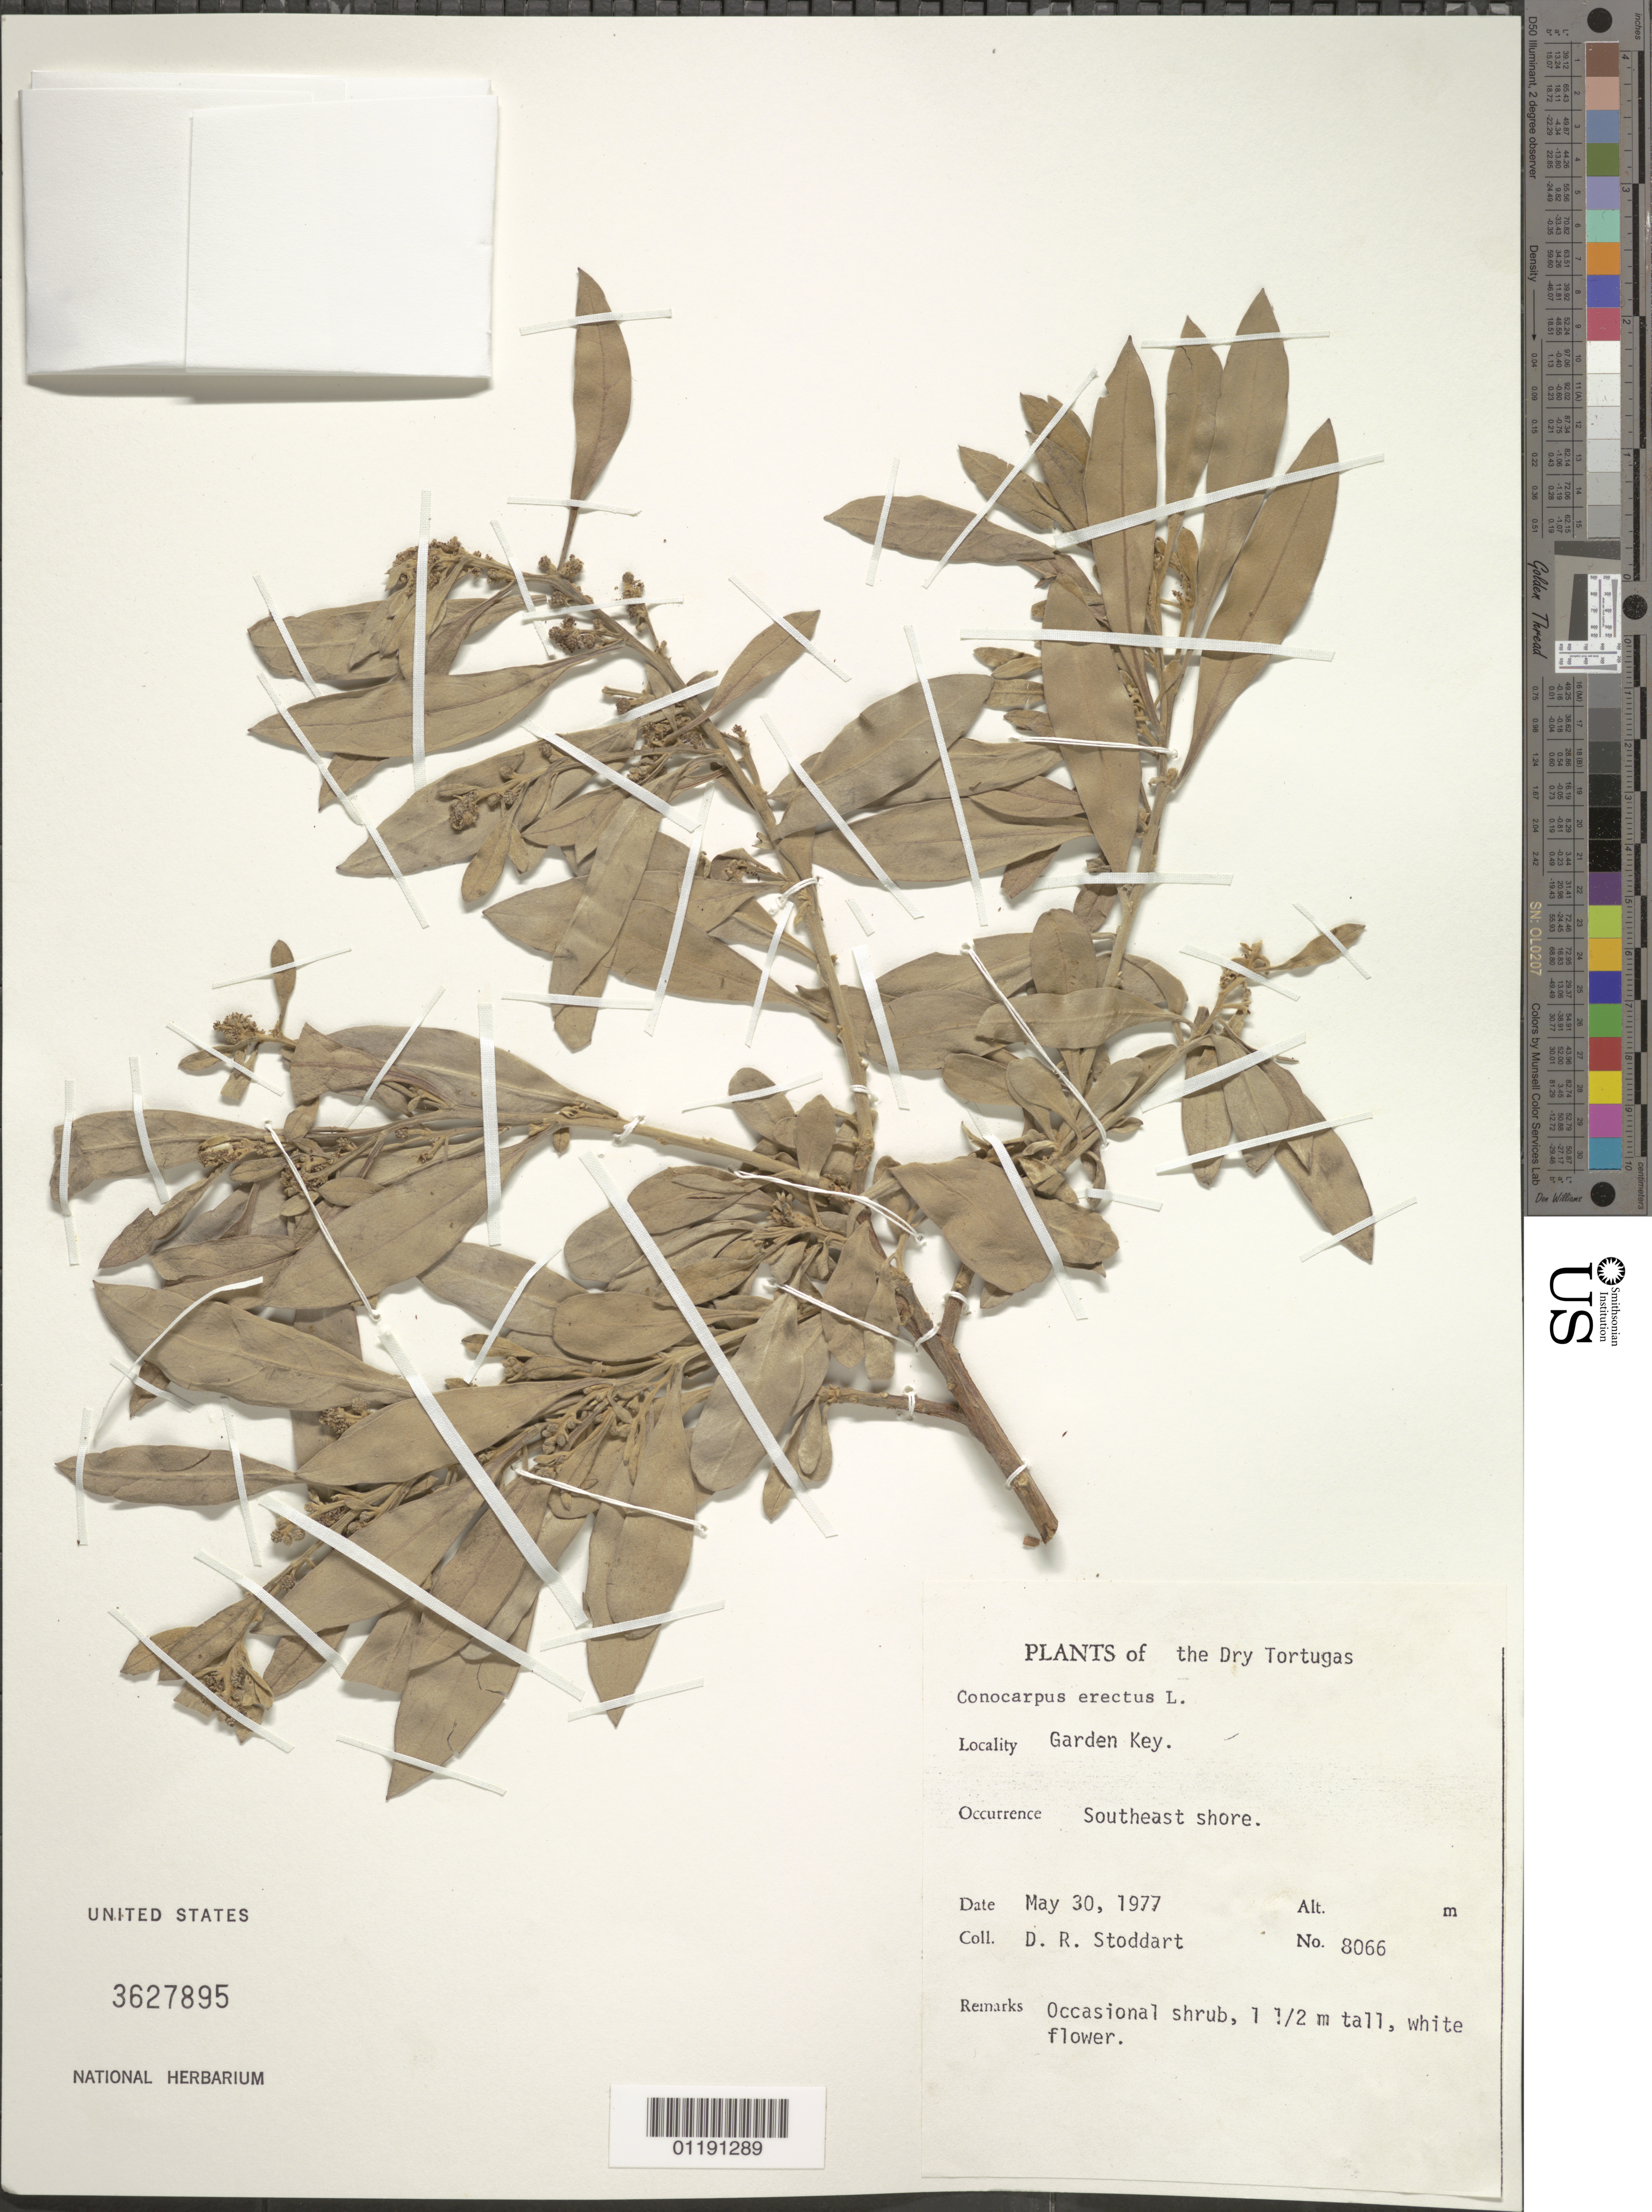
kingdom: Plantae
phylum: Tracheophyta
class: Magnoliopsida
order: Myrtales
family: Combretaceae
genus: Conocarpus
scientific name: Conocarpus erectus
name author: L.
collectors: D. R. Stoddart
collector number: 8066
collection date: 1977-05-30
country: United States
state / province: Florida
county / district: Monroe County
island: Garden Key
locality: SE shore.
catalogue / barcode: US 3627895